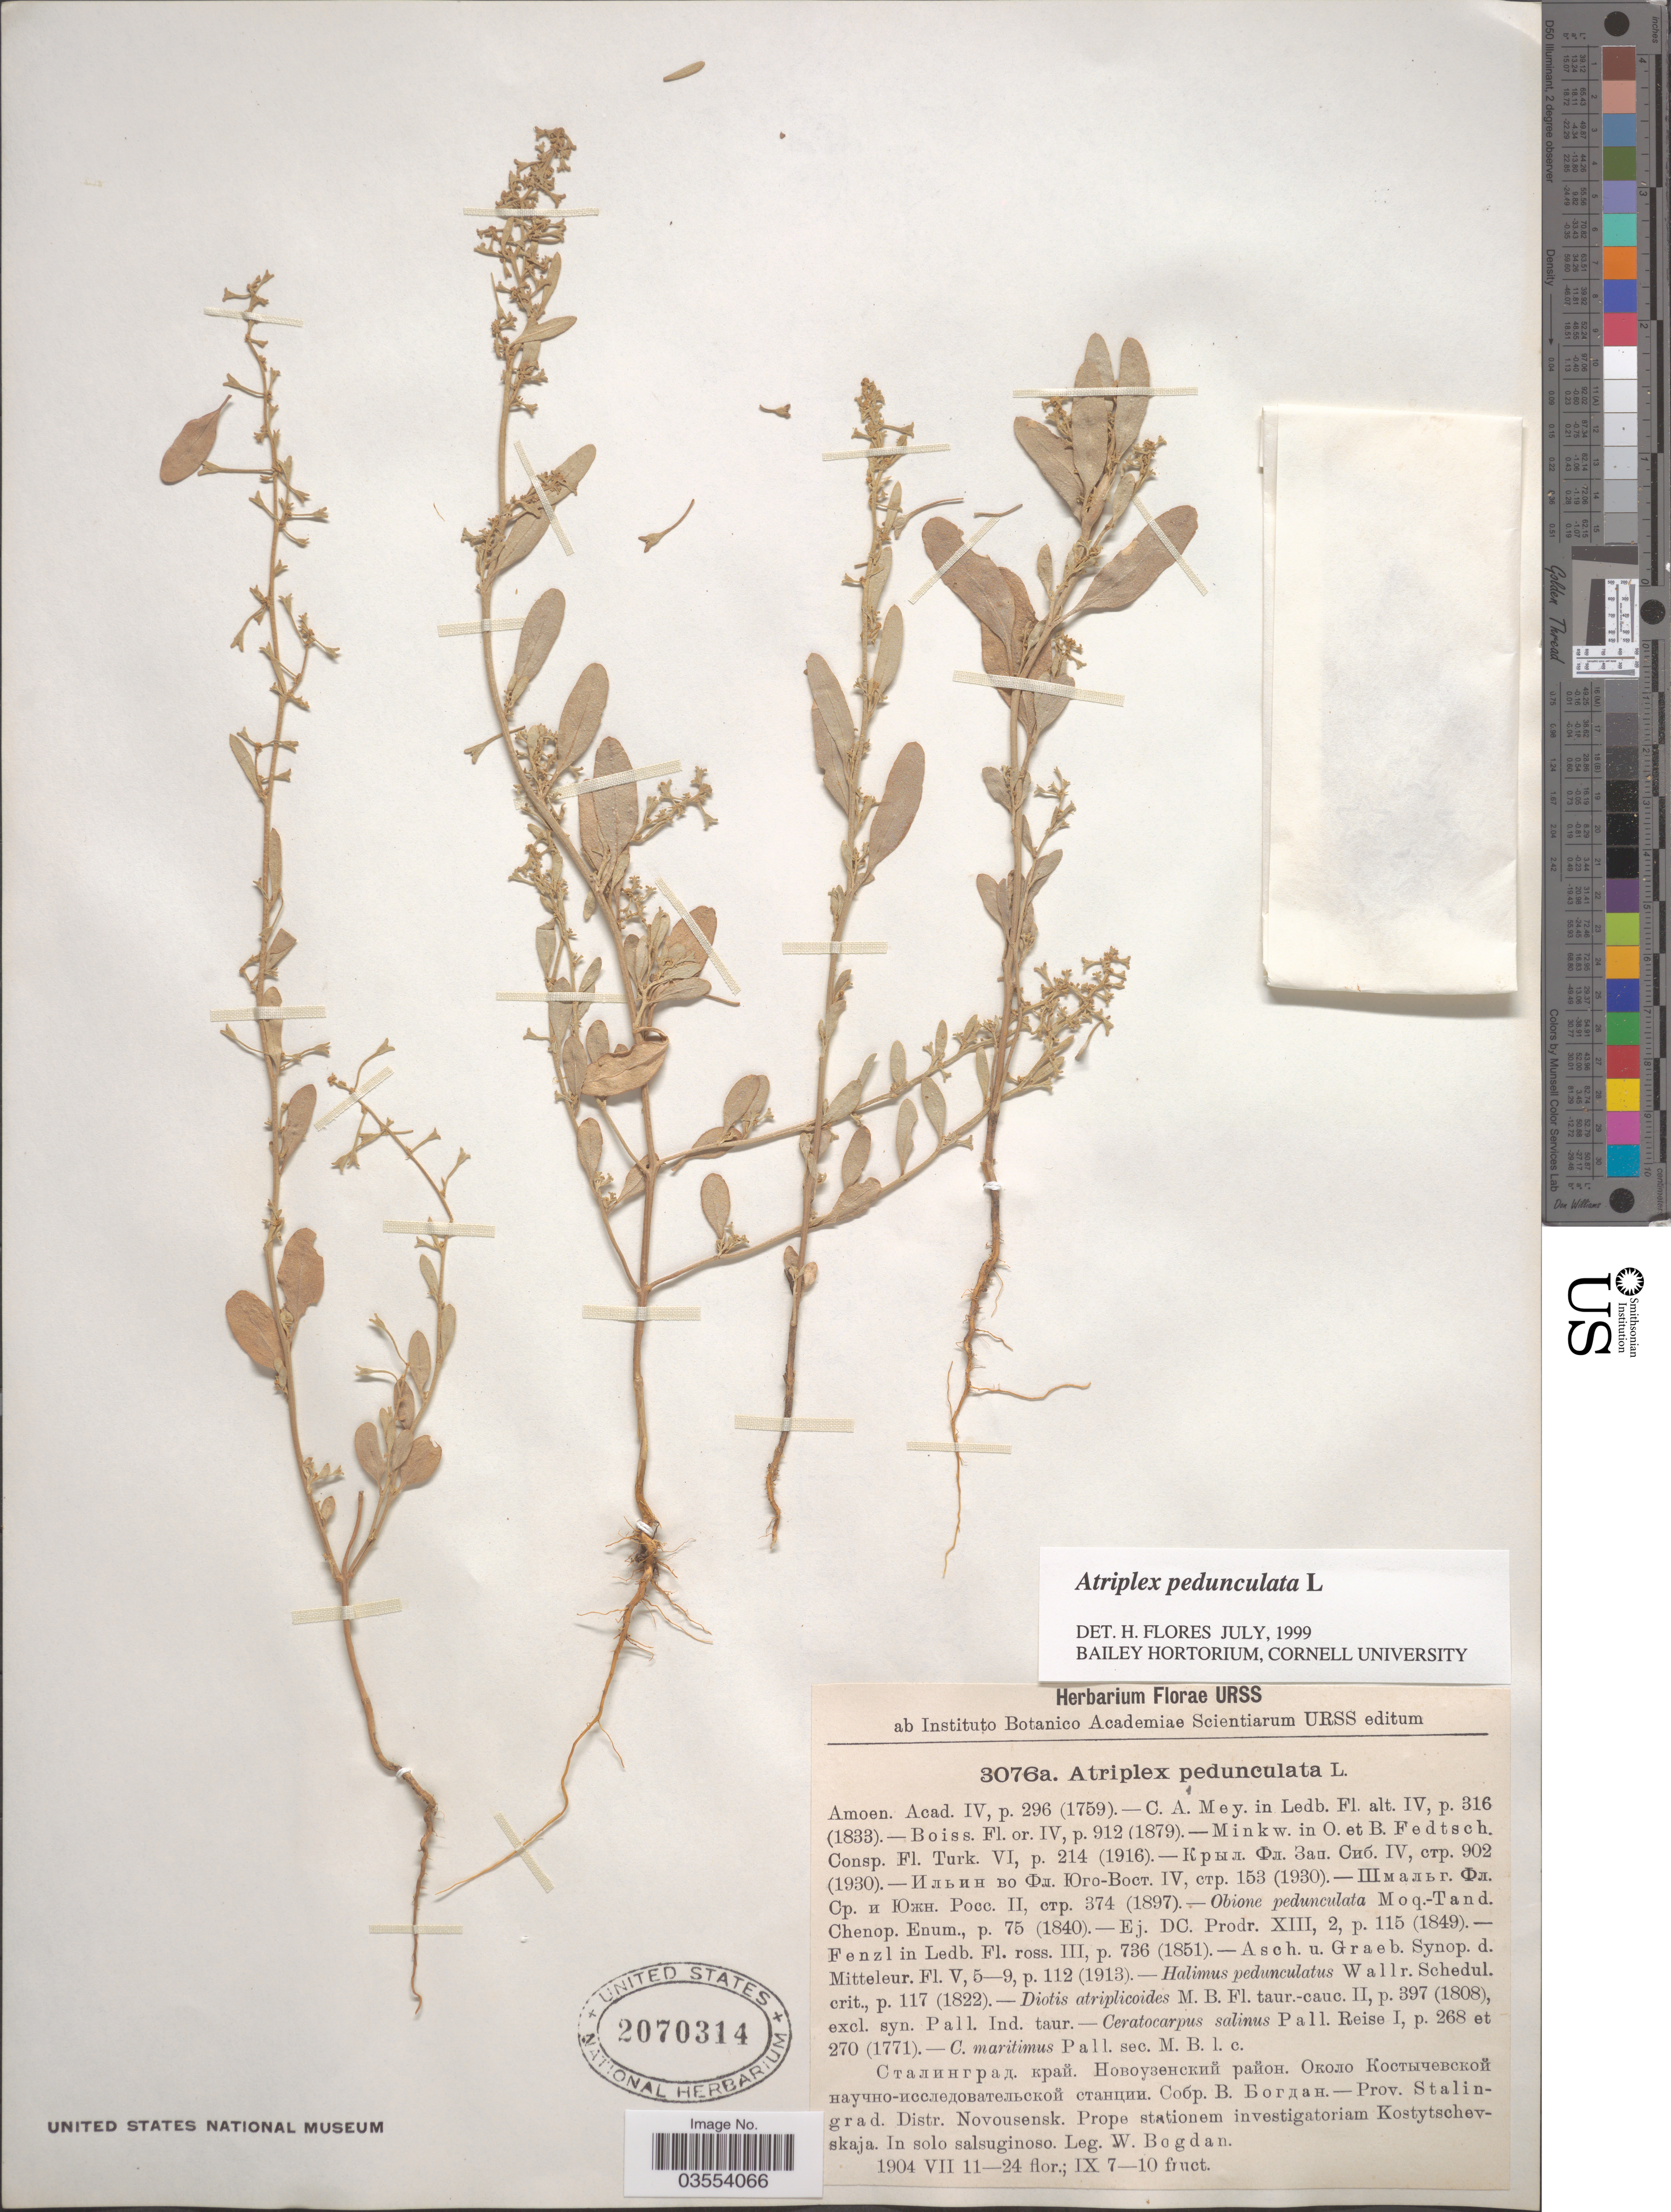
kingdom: Plantae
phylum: Tracheophyta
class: Magnoliopsida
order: Caryophyllales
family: Amaranthaceae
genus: Atriplex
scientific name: Atriplex pedunculata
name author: L.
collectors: W. Bogdan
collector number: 3076a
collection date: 1904-07-11/1904-09-10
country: Russian Federation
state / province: Volgograd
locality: Prov. Stalingrad. Distr. Novousensk. Prope stationem investigatoriam Kostytschevskaja. In solo salsuginoso.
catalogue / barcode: US 2070314